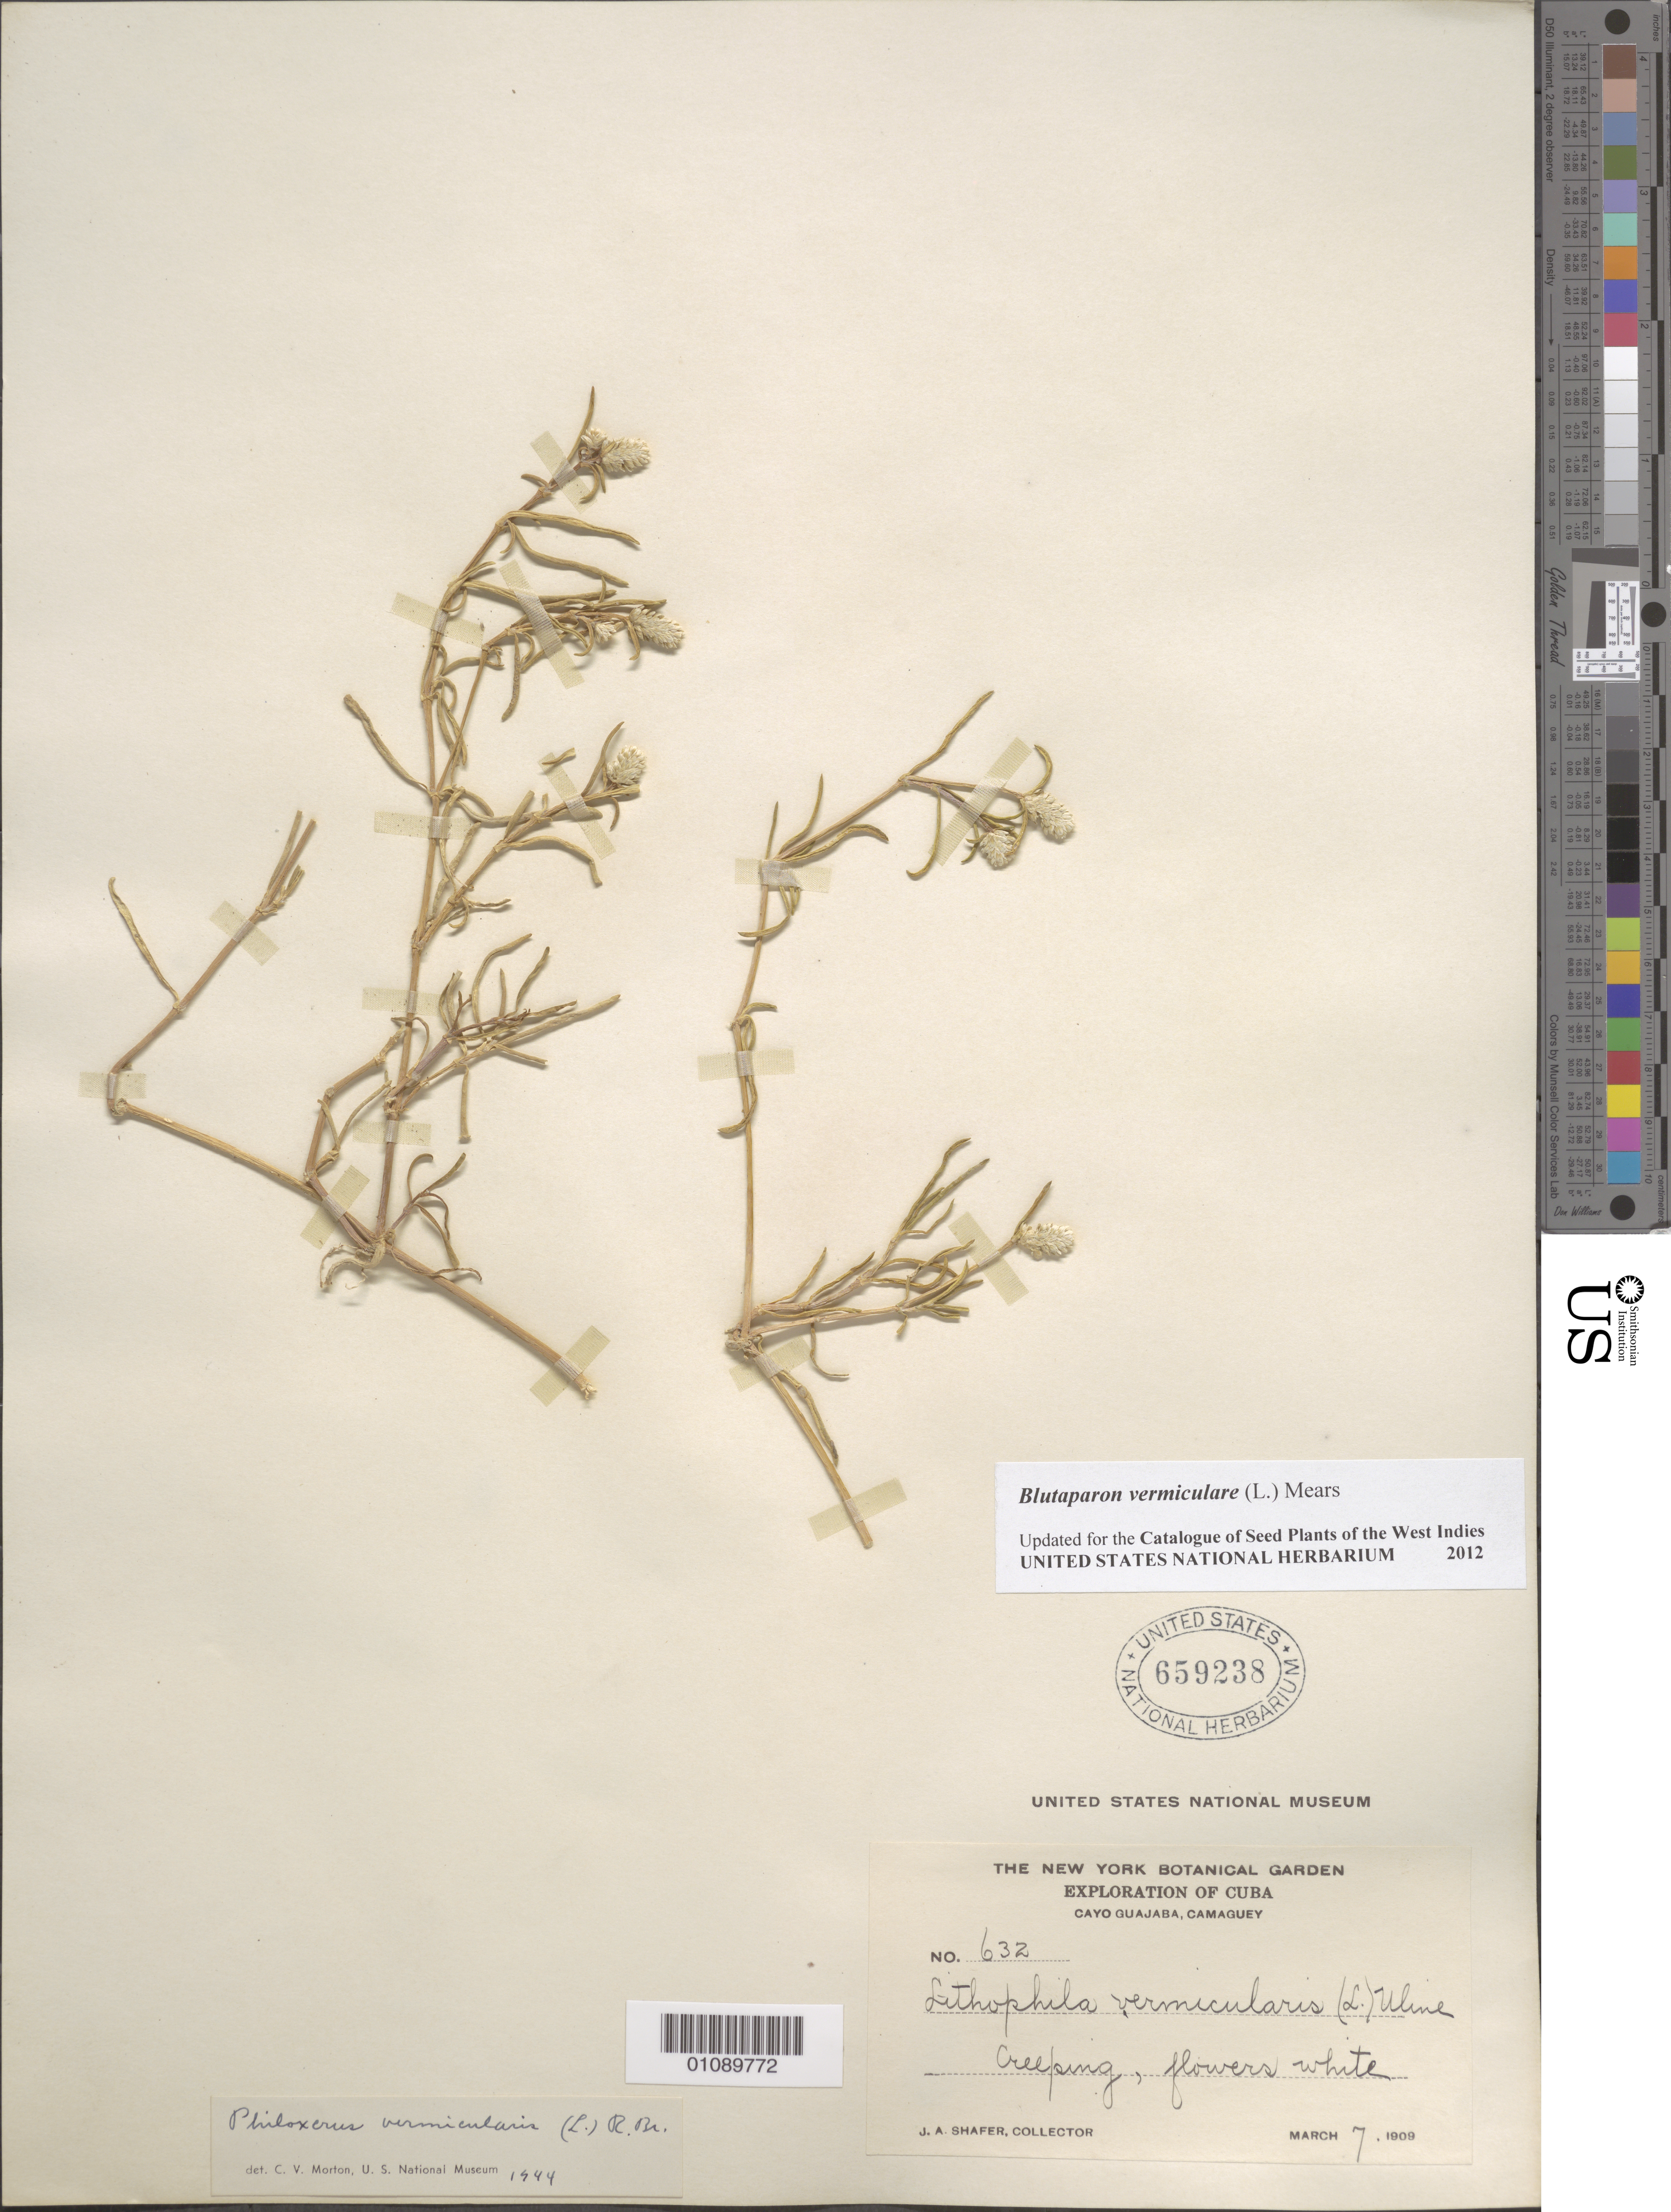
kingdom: Plantae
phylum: Tracheophyta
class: Magnoliopsida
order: Caryophyllales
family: Amaranthaceae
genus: Gomphrena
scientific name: Gomphrena vermicularis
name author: L.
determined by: Strong, Mark T., (BOT), Smithsonian Institution - National Museum of Natural History (UNITED STATES)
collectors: J. A. Shafer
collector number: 632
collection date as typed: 07 Mar 1909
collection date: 1909-03-07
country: Cuba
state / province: Camagüey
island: Cuba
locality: Cayo Guajaba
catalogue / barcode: US 659238